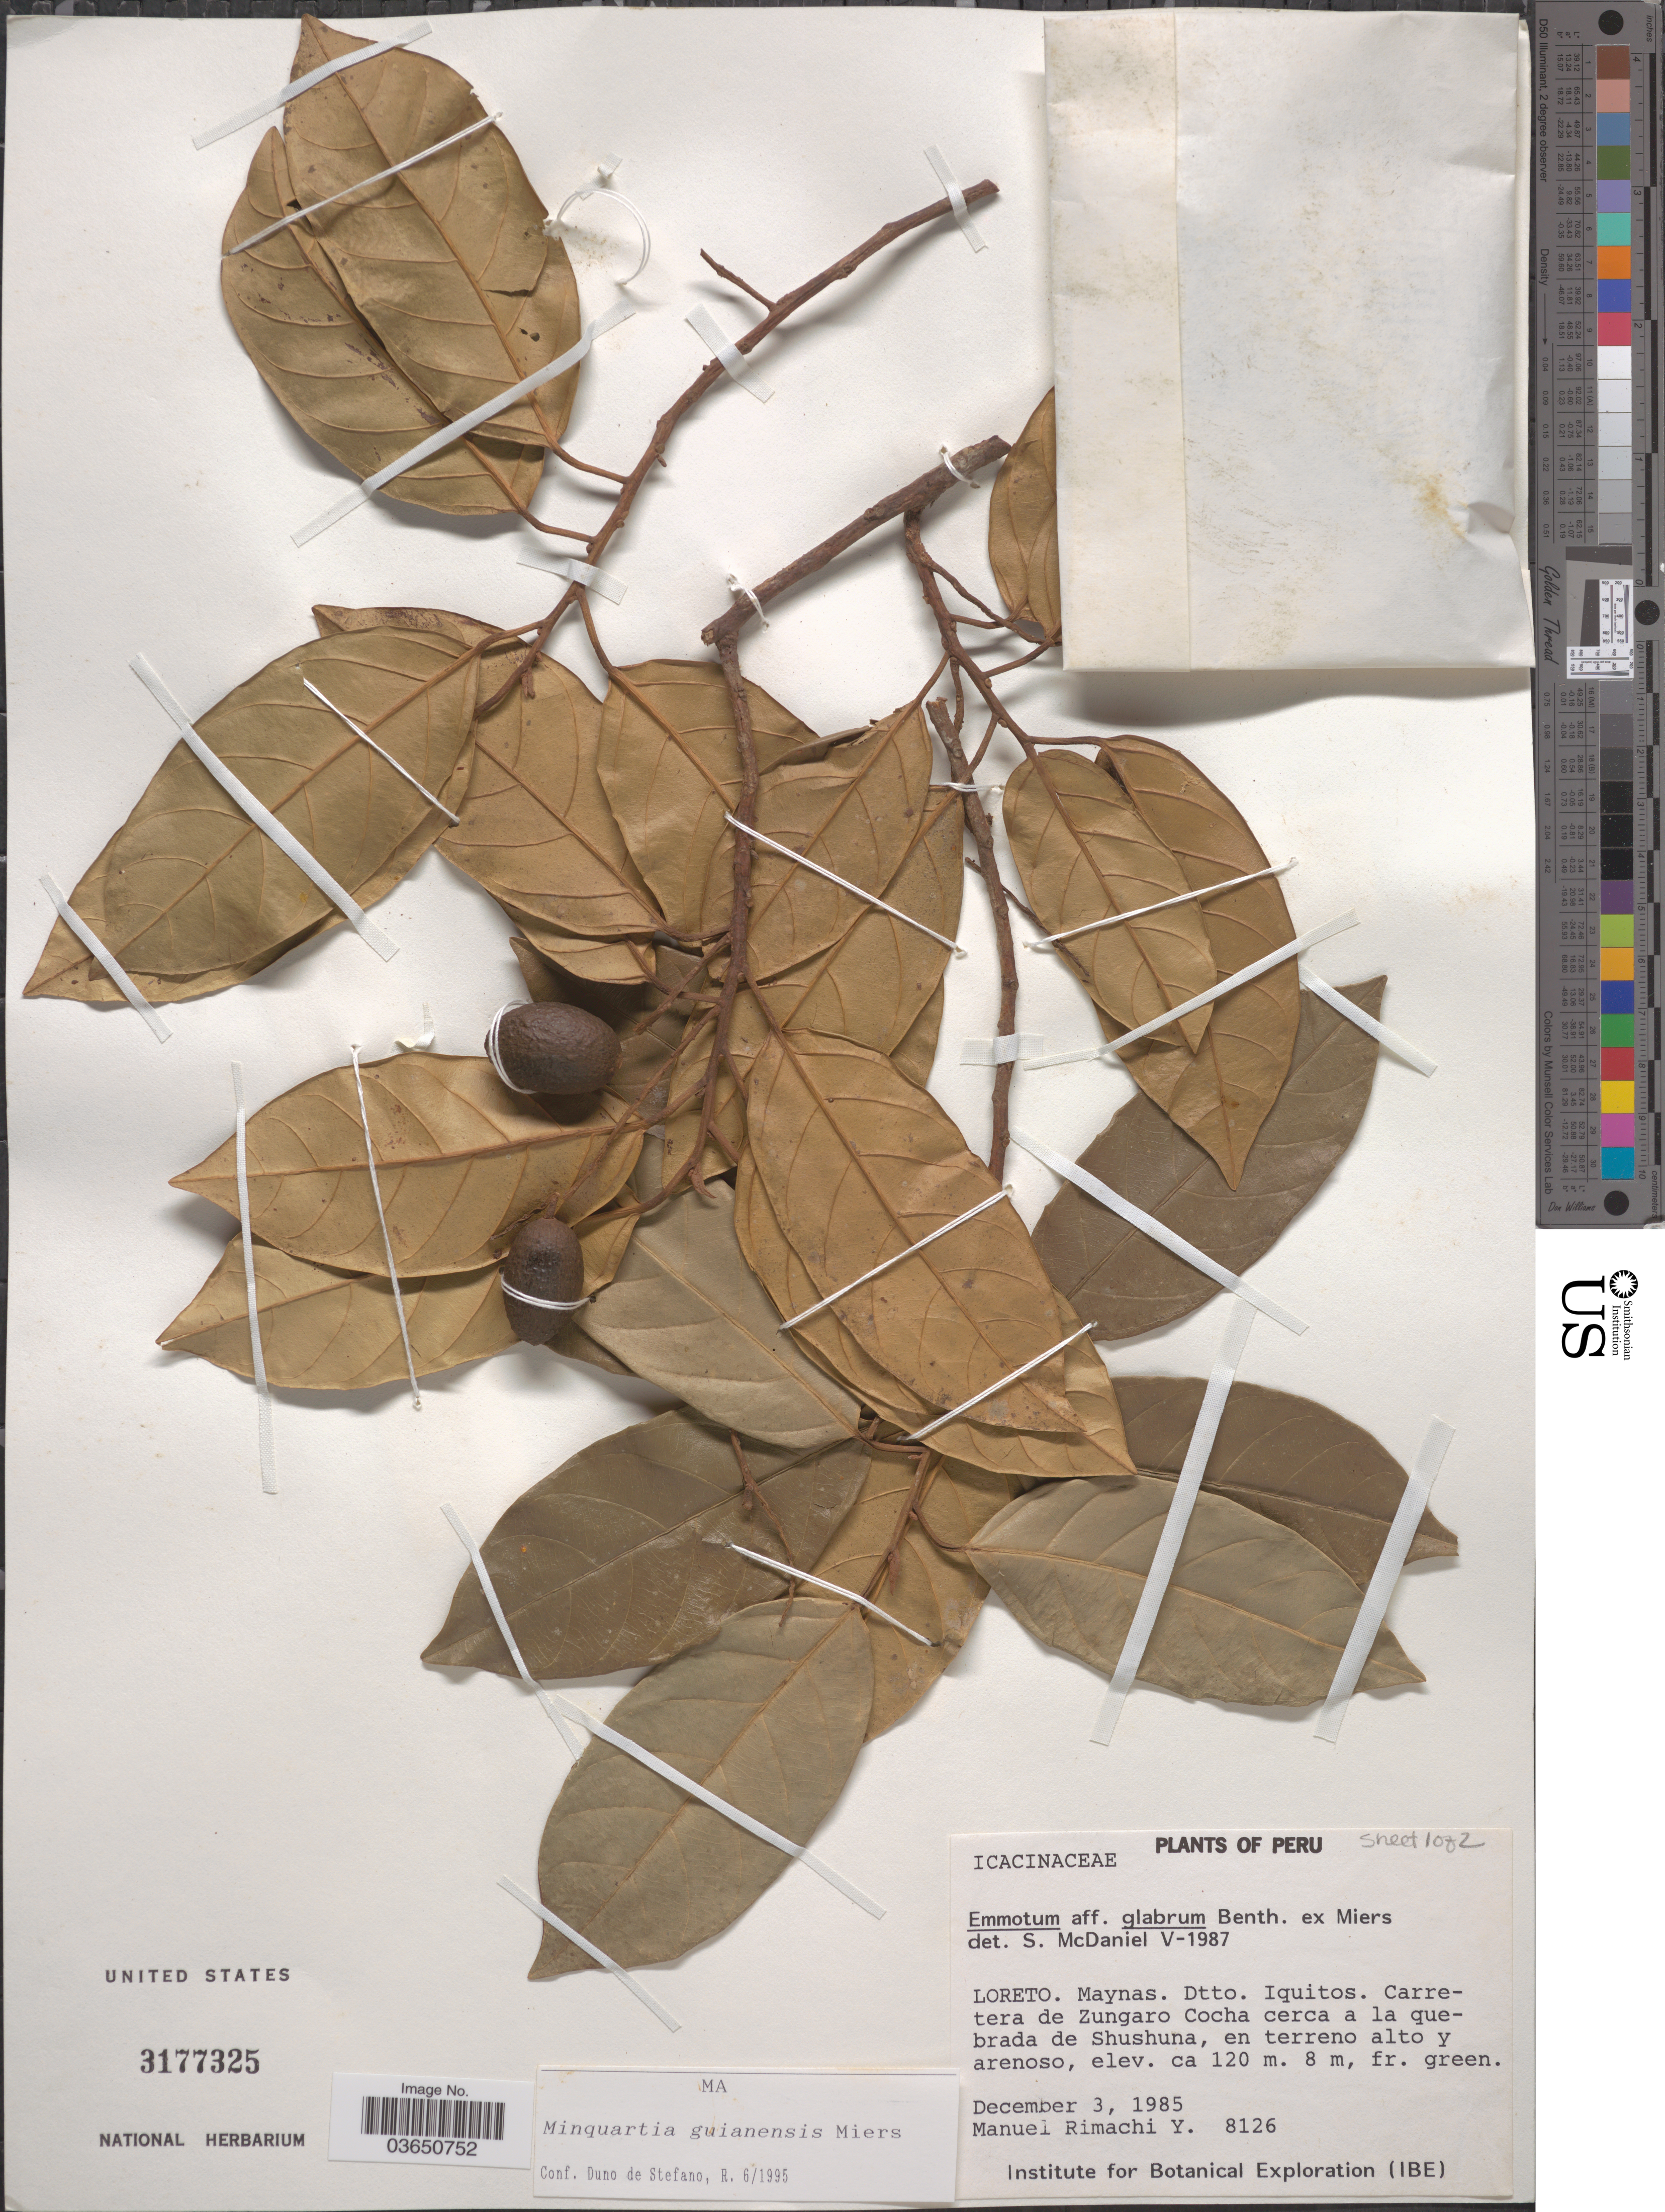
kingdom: Plantae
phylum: Tracheophyta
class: Magnoliopsida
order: Santalales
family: Coulaceae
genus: Minquartia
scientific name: Minquartia guianensis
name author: Aubl.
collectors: M. Rimachi Y.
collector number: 8126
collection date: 1985-12-03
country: Peru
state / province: Loreto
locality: Maynas. Dtto. Iquitos. Carretera de Zungaro Cocha cerca a la quebrada de Shushuna.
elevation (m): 120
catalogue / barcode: US 3177325